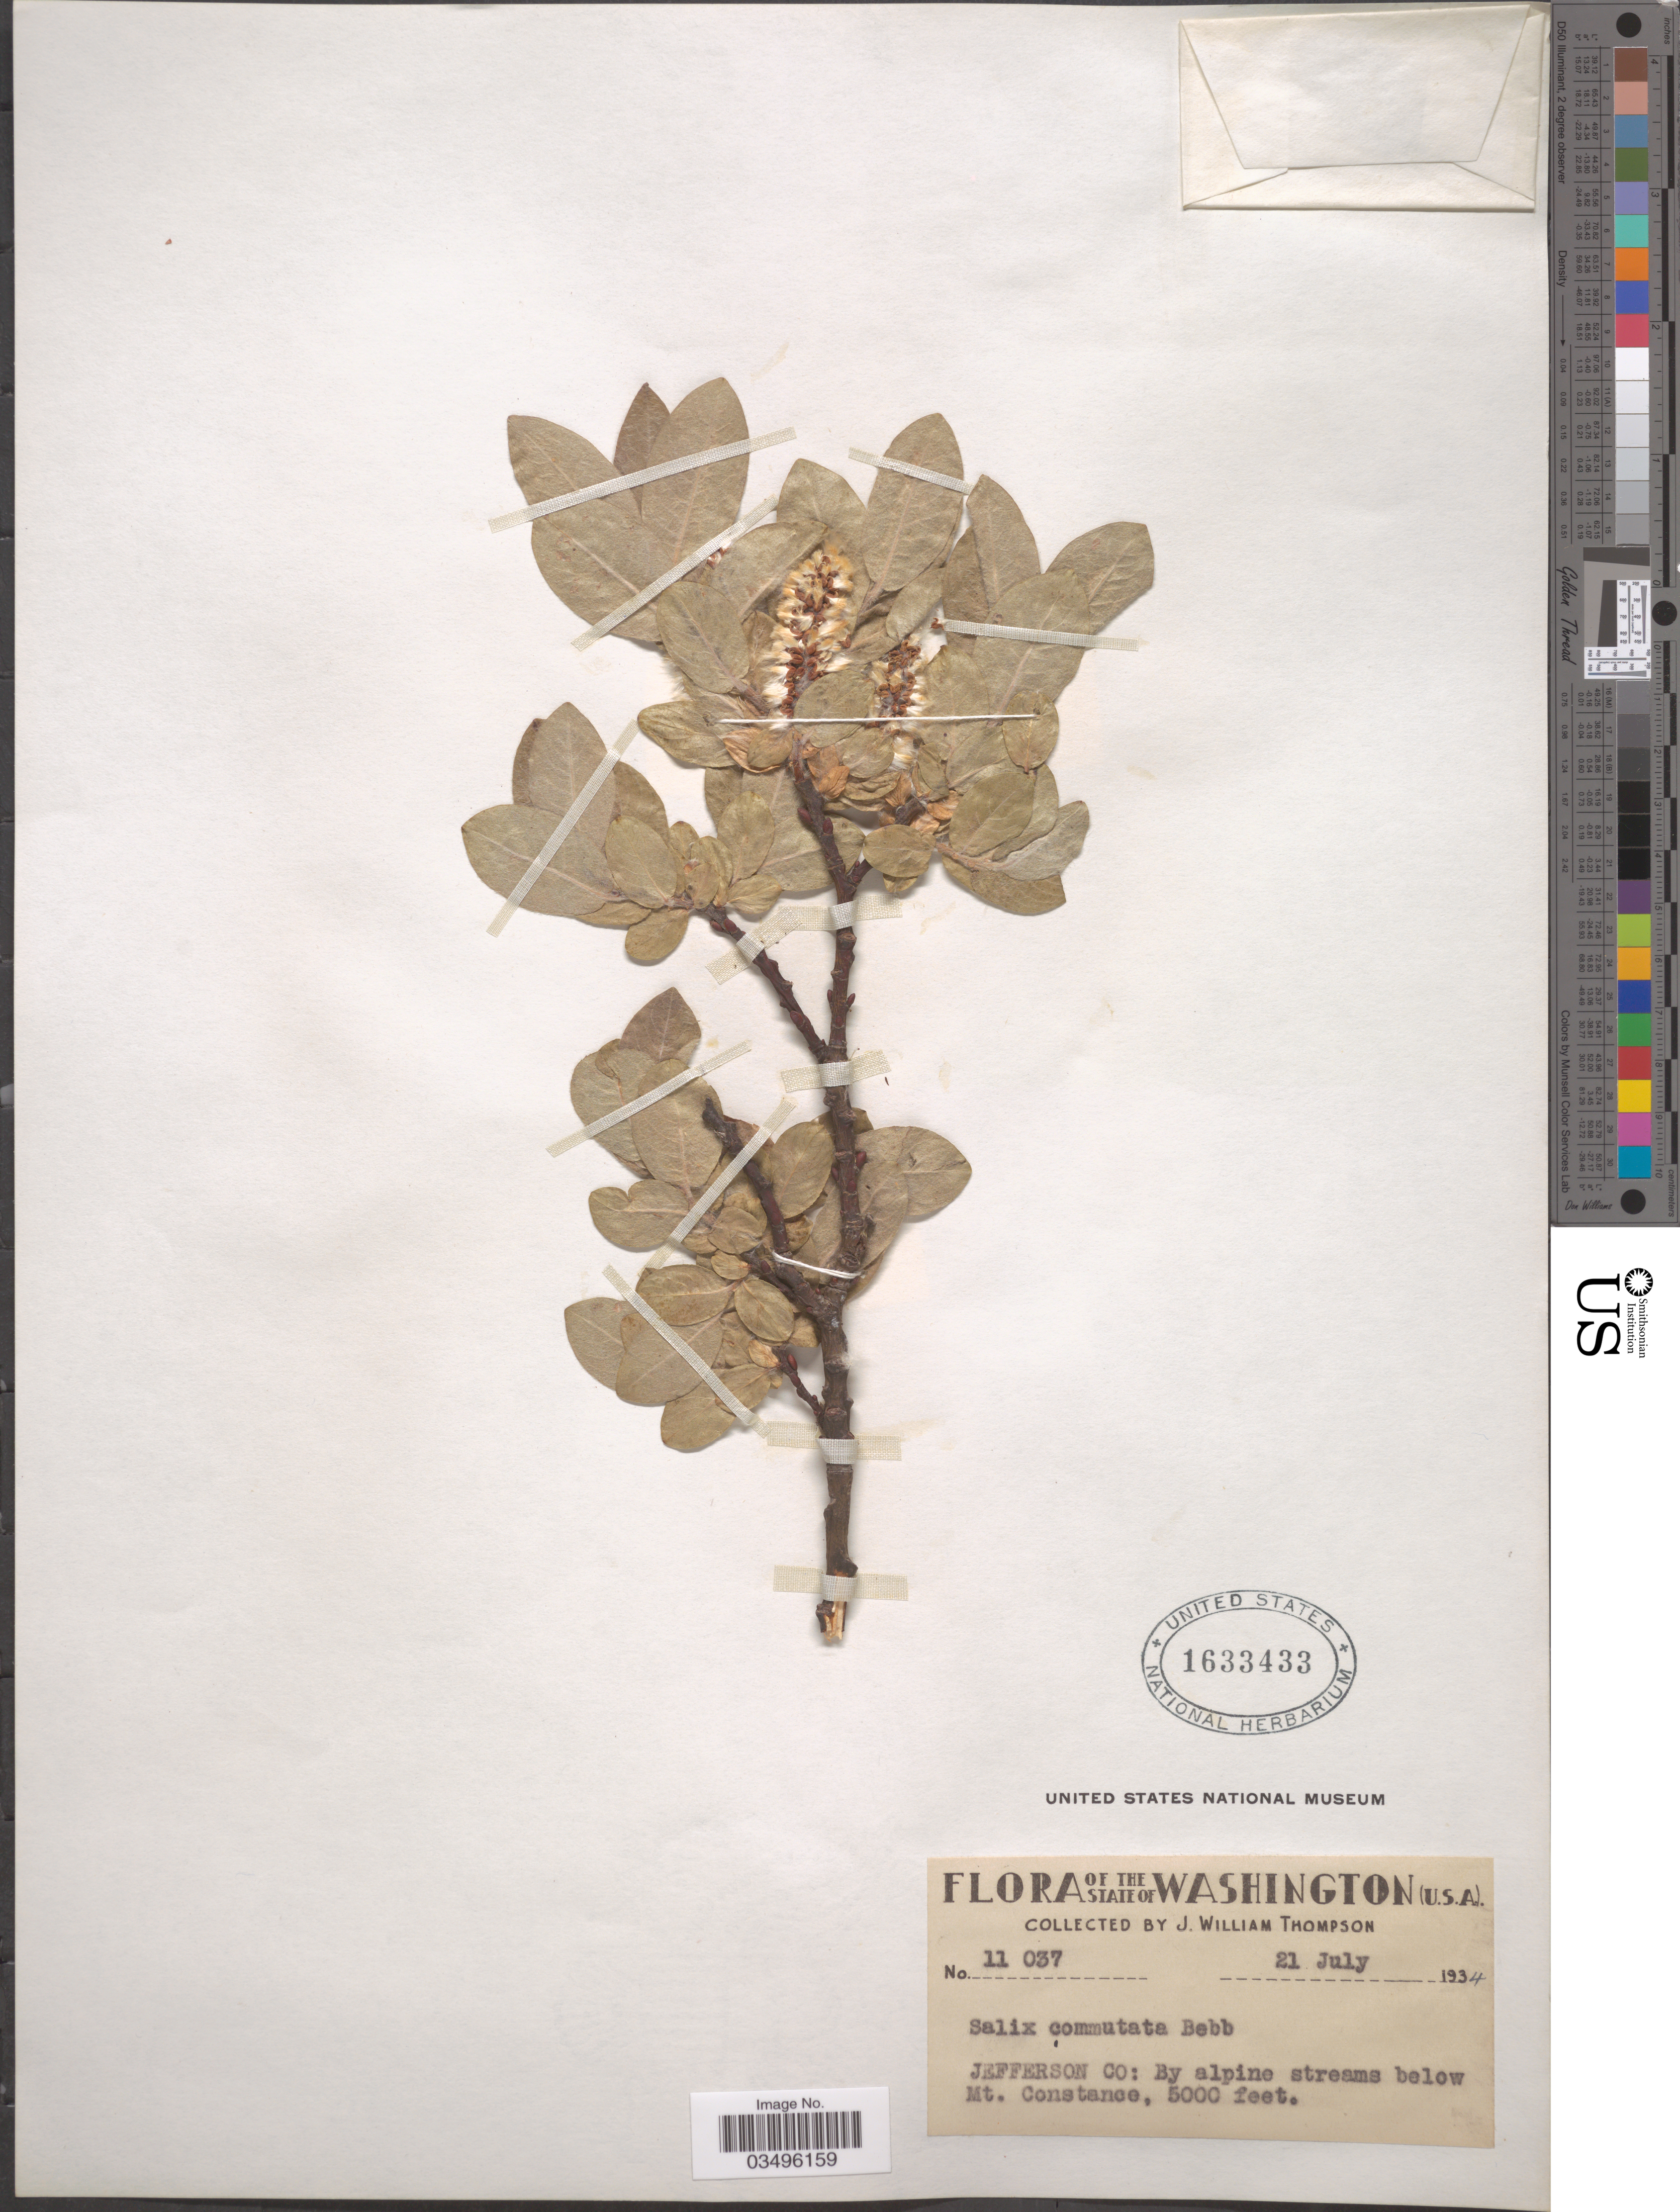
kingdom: Plantae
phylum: Tracheophyta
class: Magnoliopsida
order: Malpighiales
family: Salicaceae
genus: Salix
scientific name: Salix commutata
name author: Bebb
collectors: J. W. Thompson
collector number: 11037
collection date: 1934-07-21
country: United States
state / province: Washington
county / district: Jefferson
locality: Jefferson Co: By alpine streams below Mt. Constance.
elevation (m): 1524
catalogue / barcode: US 1633433